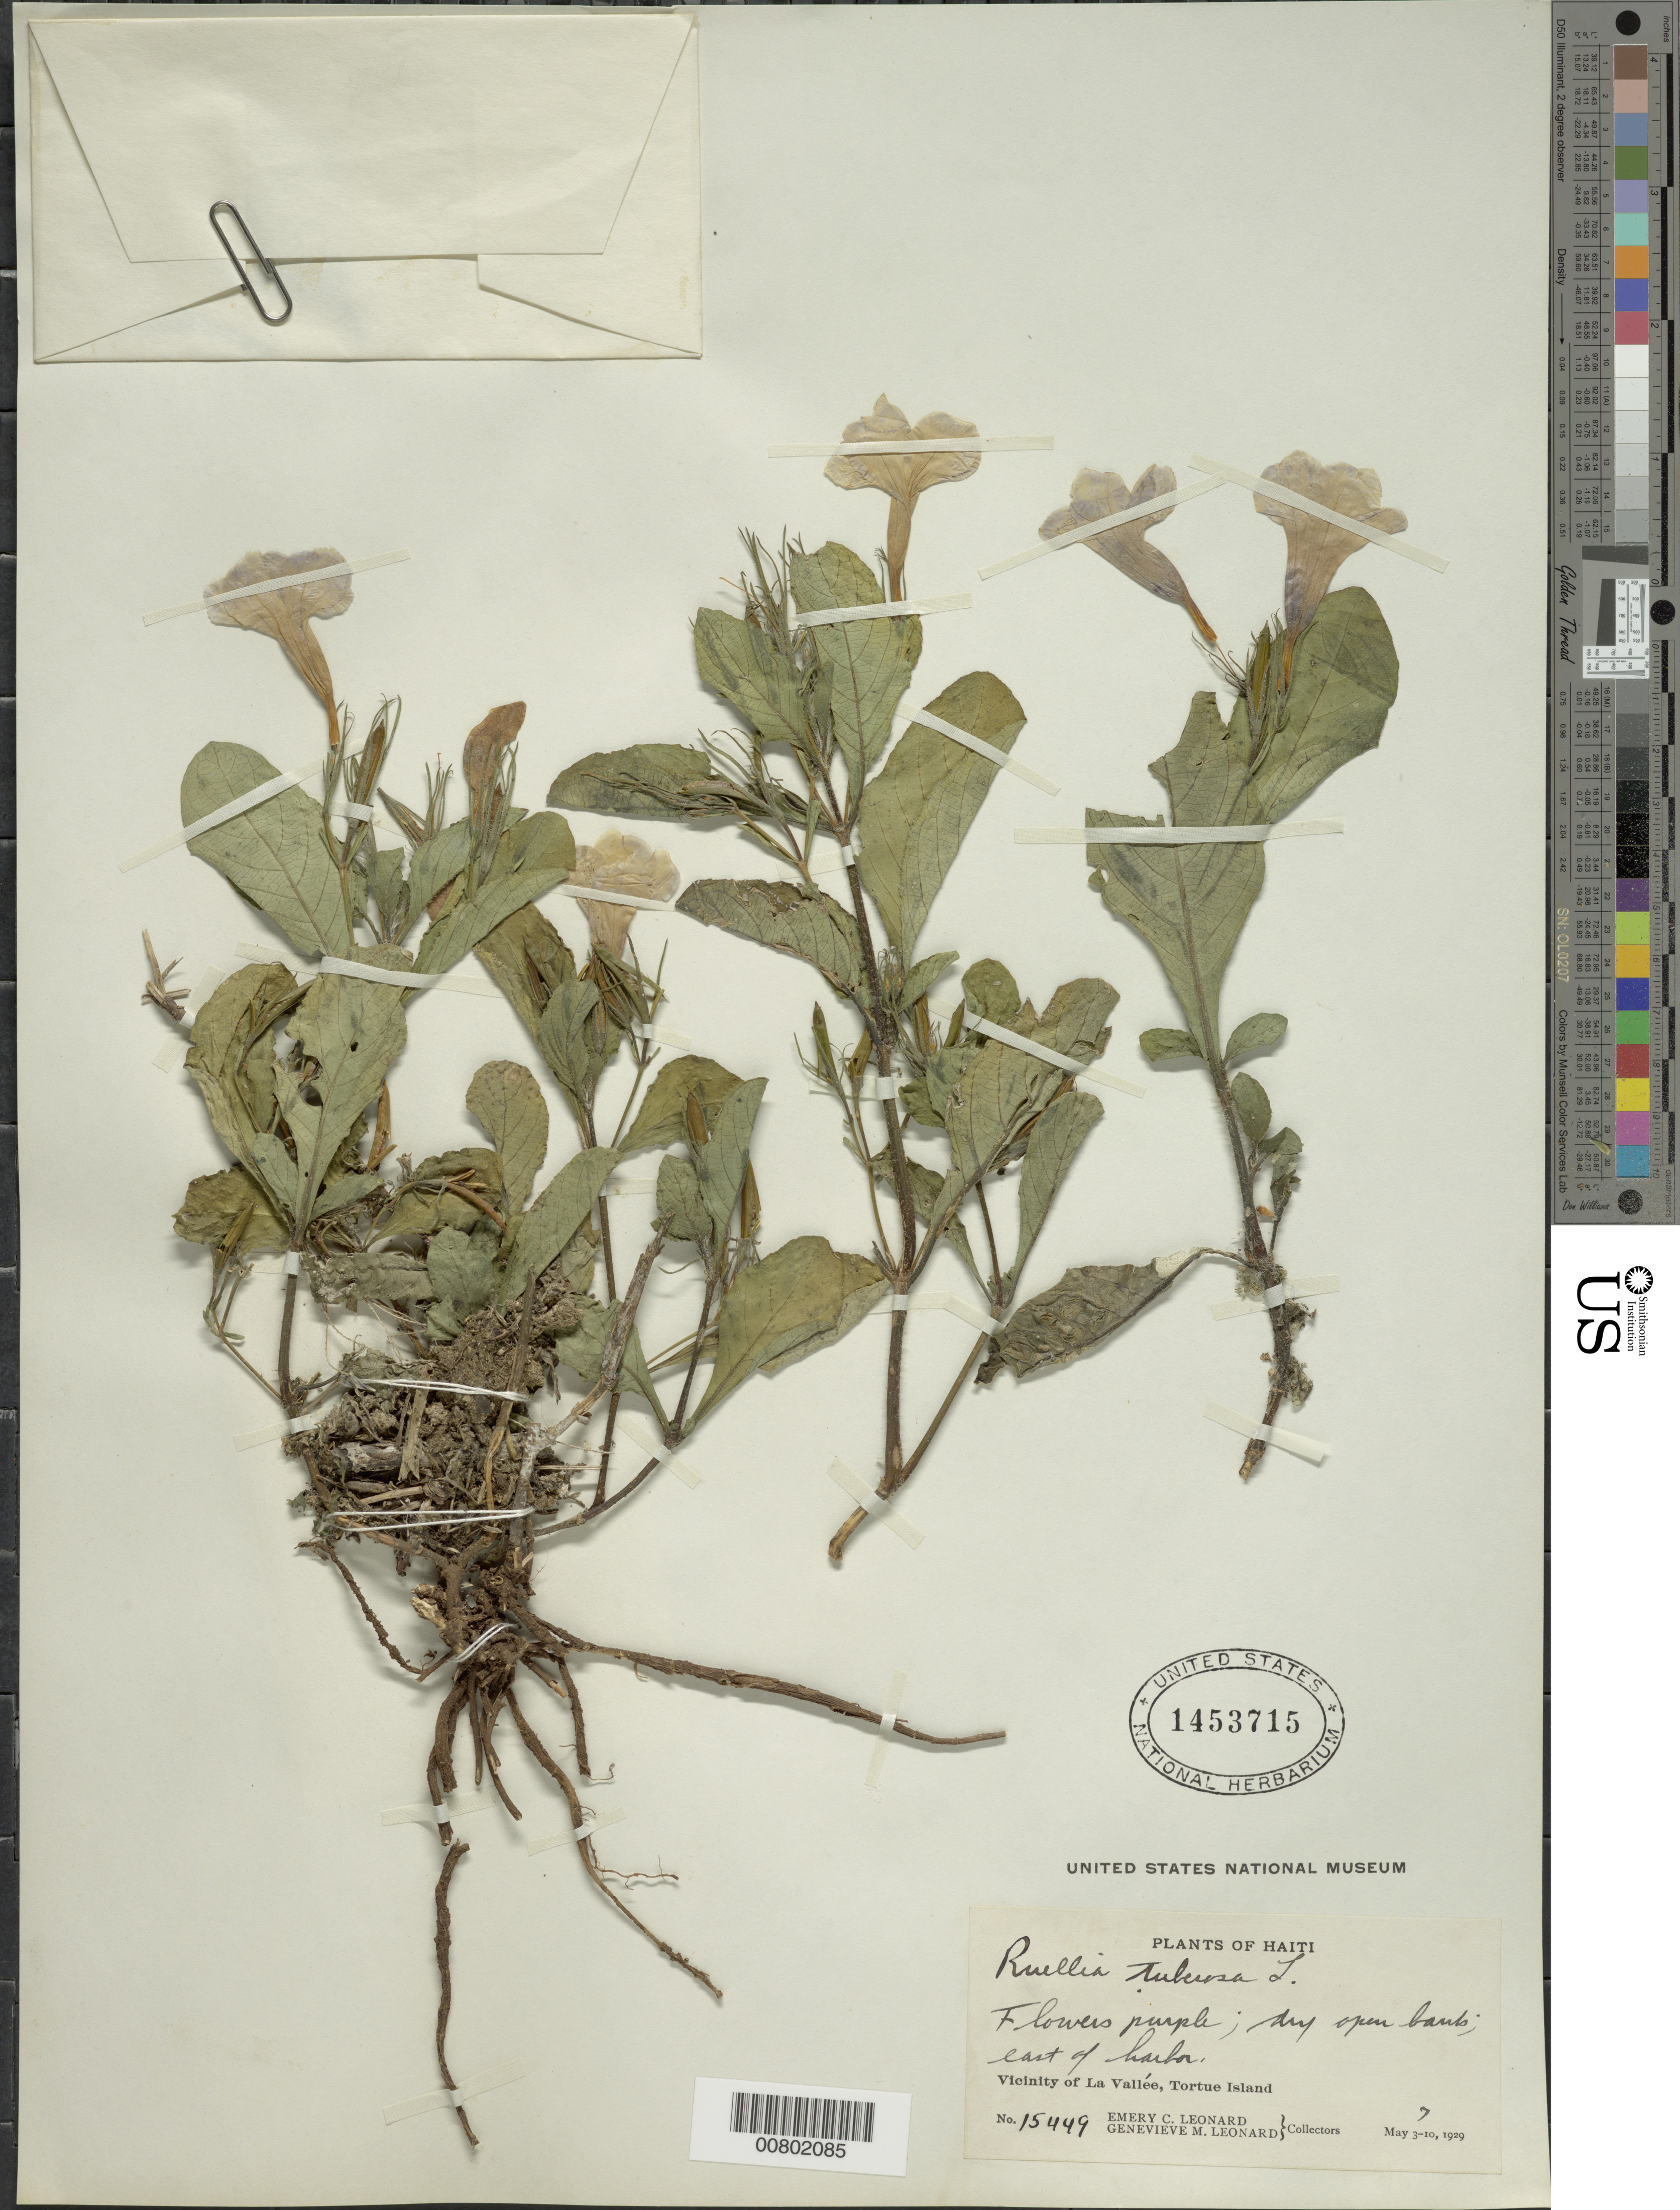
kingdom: Plantae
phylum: Tracheophyta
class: Magnoliopsida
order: Lamiales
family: Acanthaceae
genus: Ruellia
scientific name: Ruellia tuberosa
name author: L.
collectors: E. C. Leonard & G. M. Leonard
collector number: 15449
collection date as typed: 07 May 1929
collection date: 1929-05-07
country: Haiti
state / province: Nord-Ouest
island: Île de la Tortue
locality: Vicinity of La Vallée, E of harbor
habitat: Dry open bank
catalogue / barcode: US 1453715